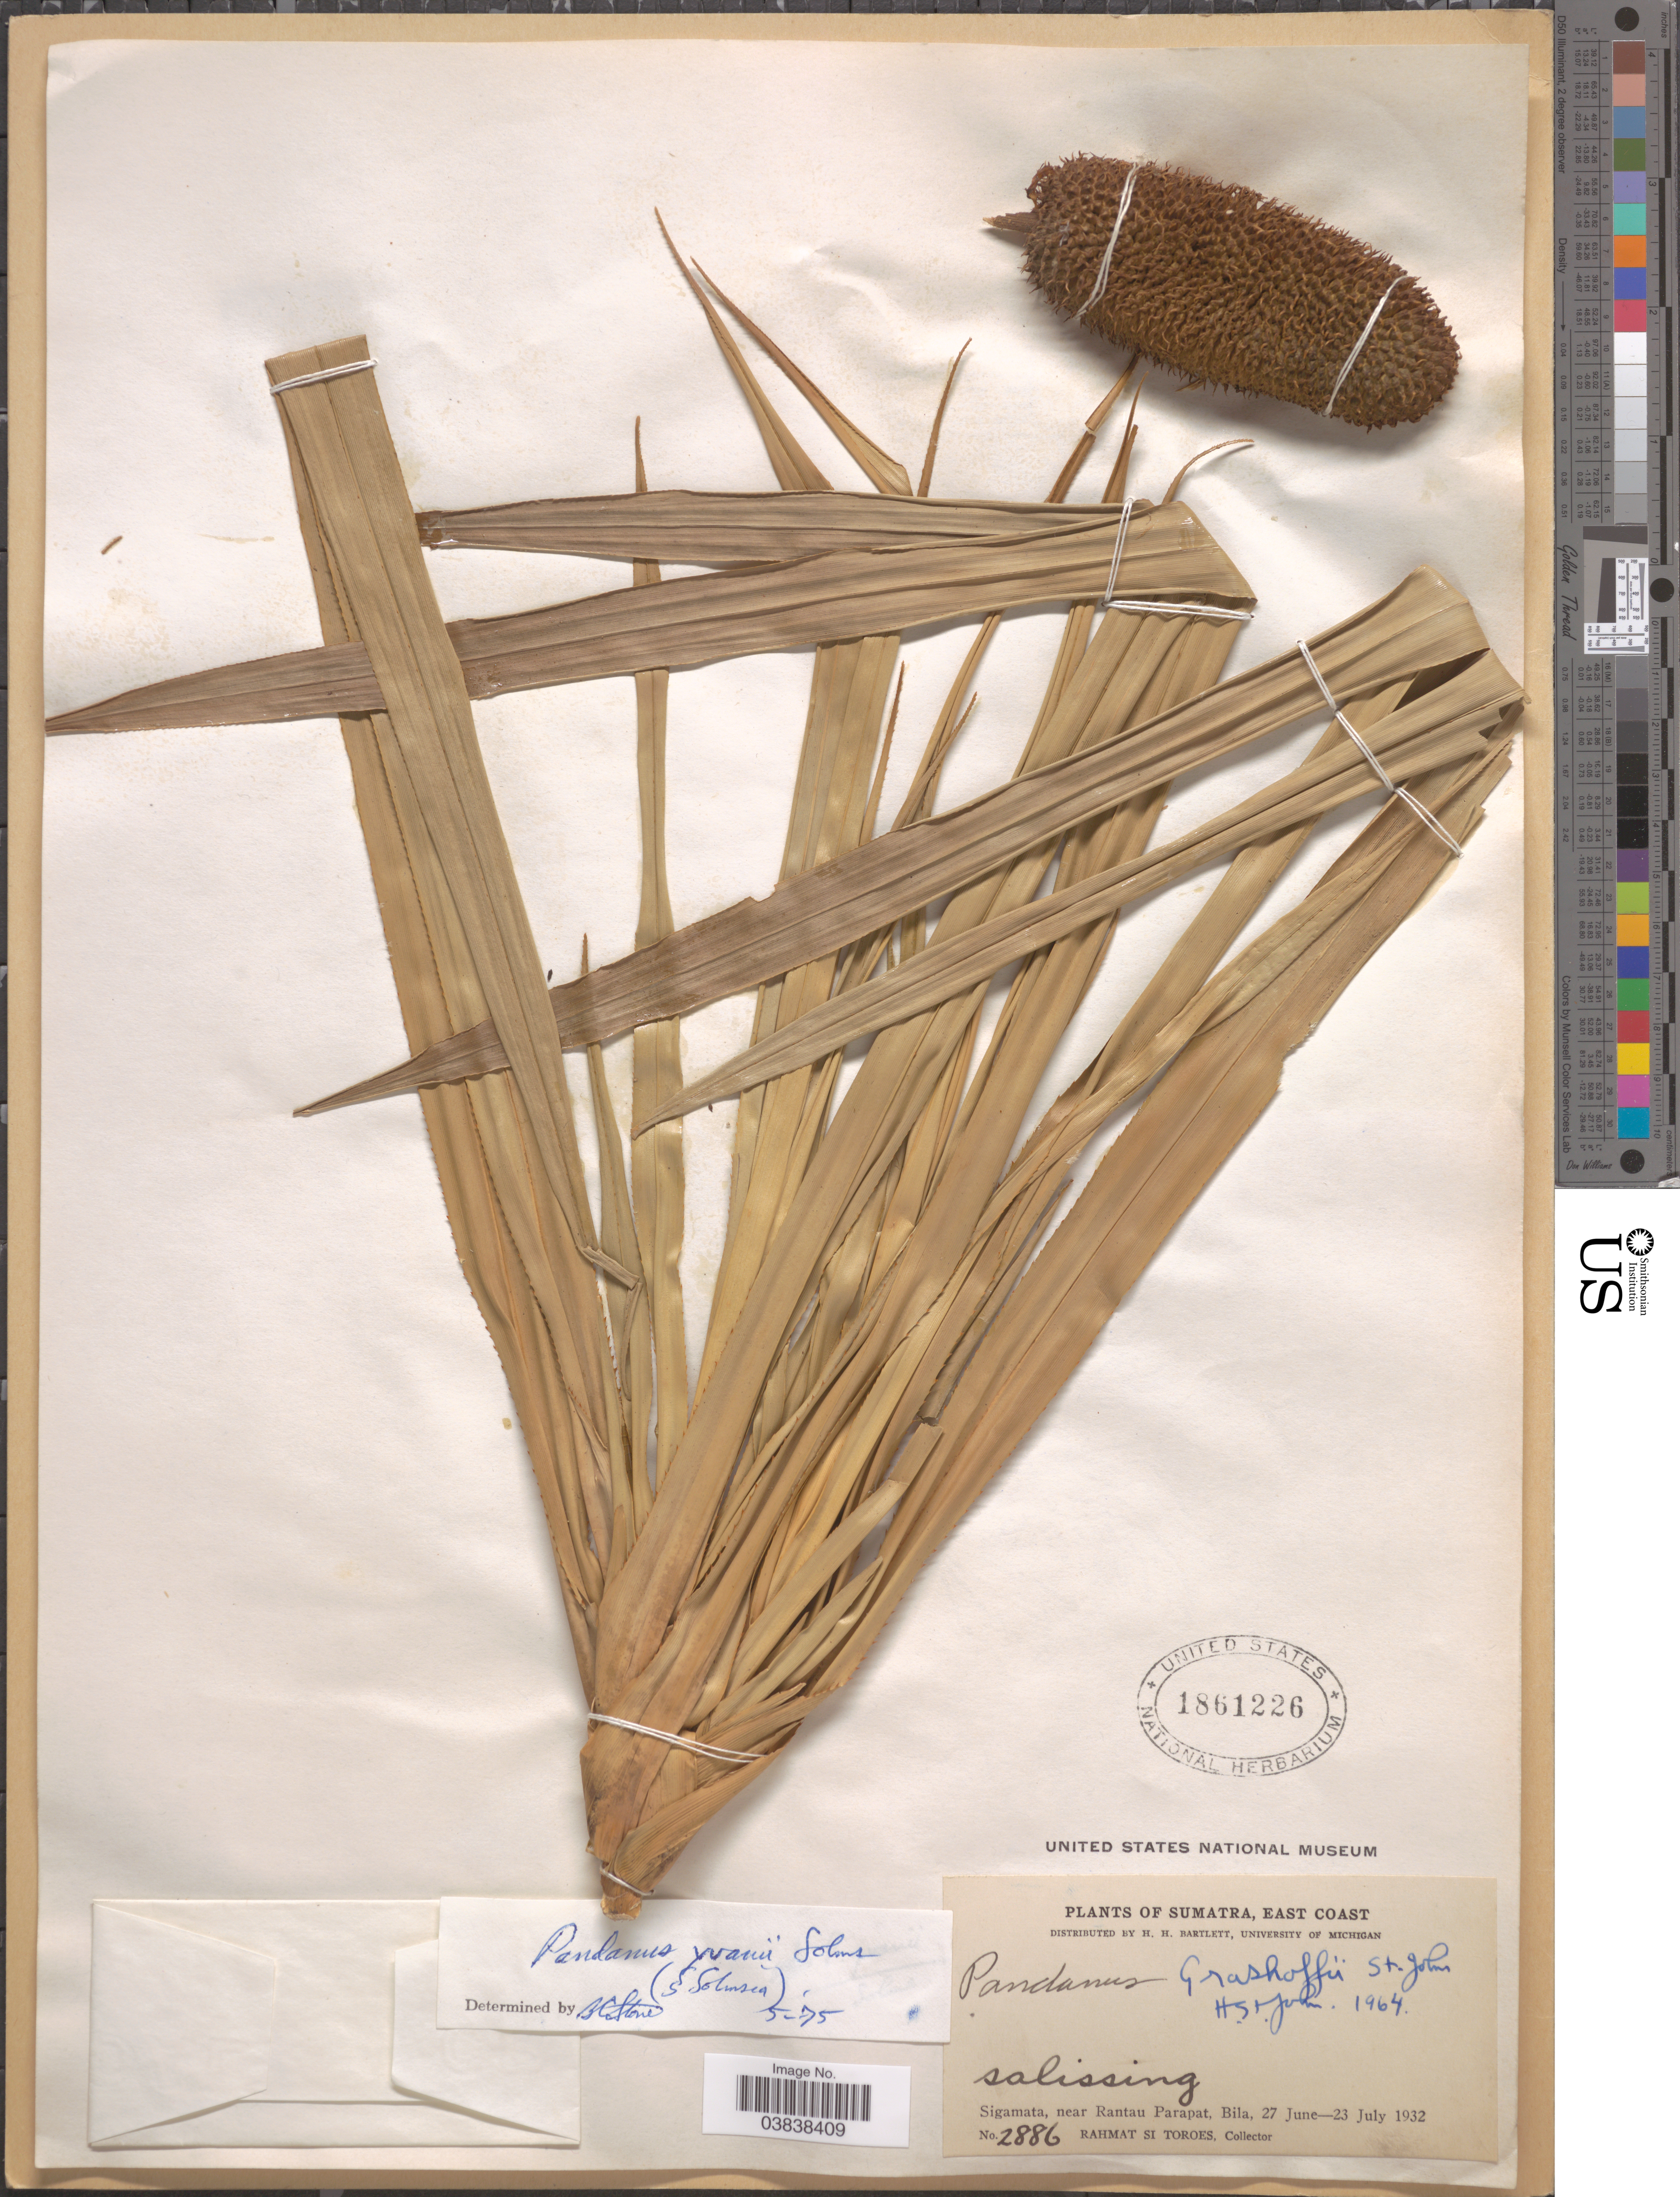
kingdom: Plantae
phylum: Tracheophyta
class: Liliopsida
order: Pandanales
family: Pandanaceae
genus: Pandanus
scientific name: Pandanus yvanii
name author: Solms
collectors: Rahmat Si Boeea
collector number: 2886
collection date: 1932-06-27/1932-07-23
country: Indonesia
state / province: Sumatra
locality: East Coast. Sigamata, near Rantau Parapat, Bila.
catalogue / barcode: US 1861226